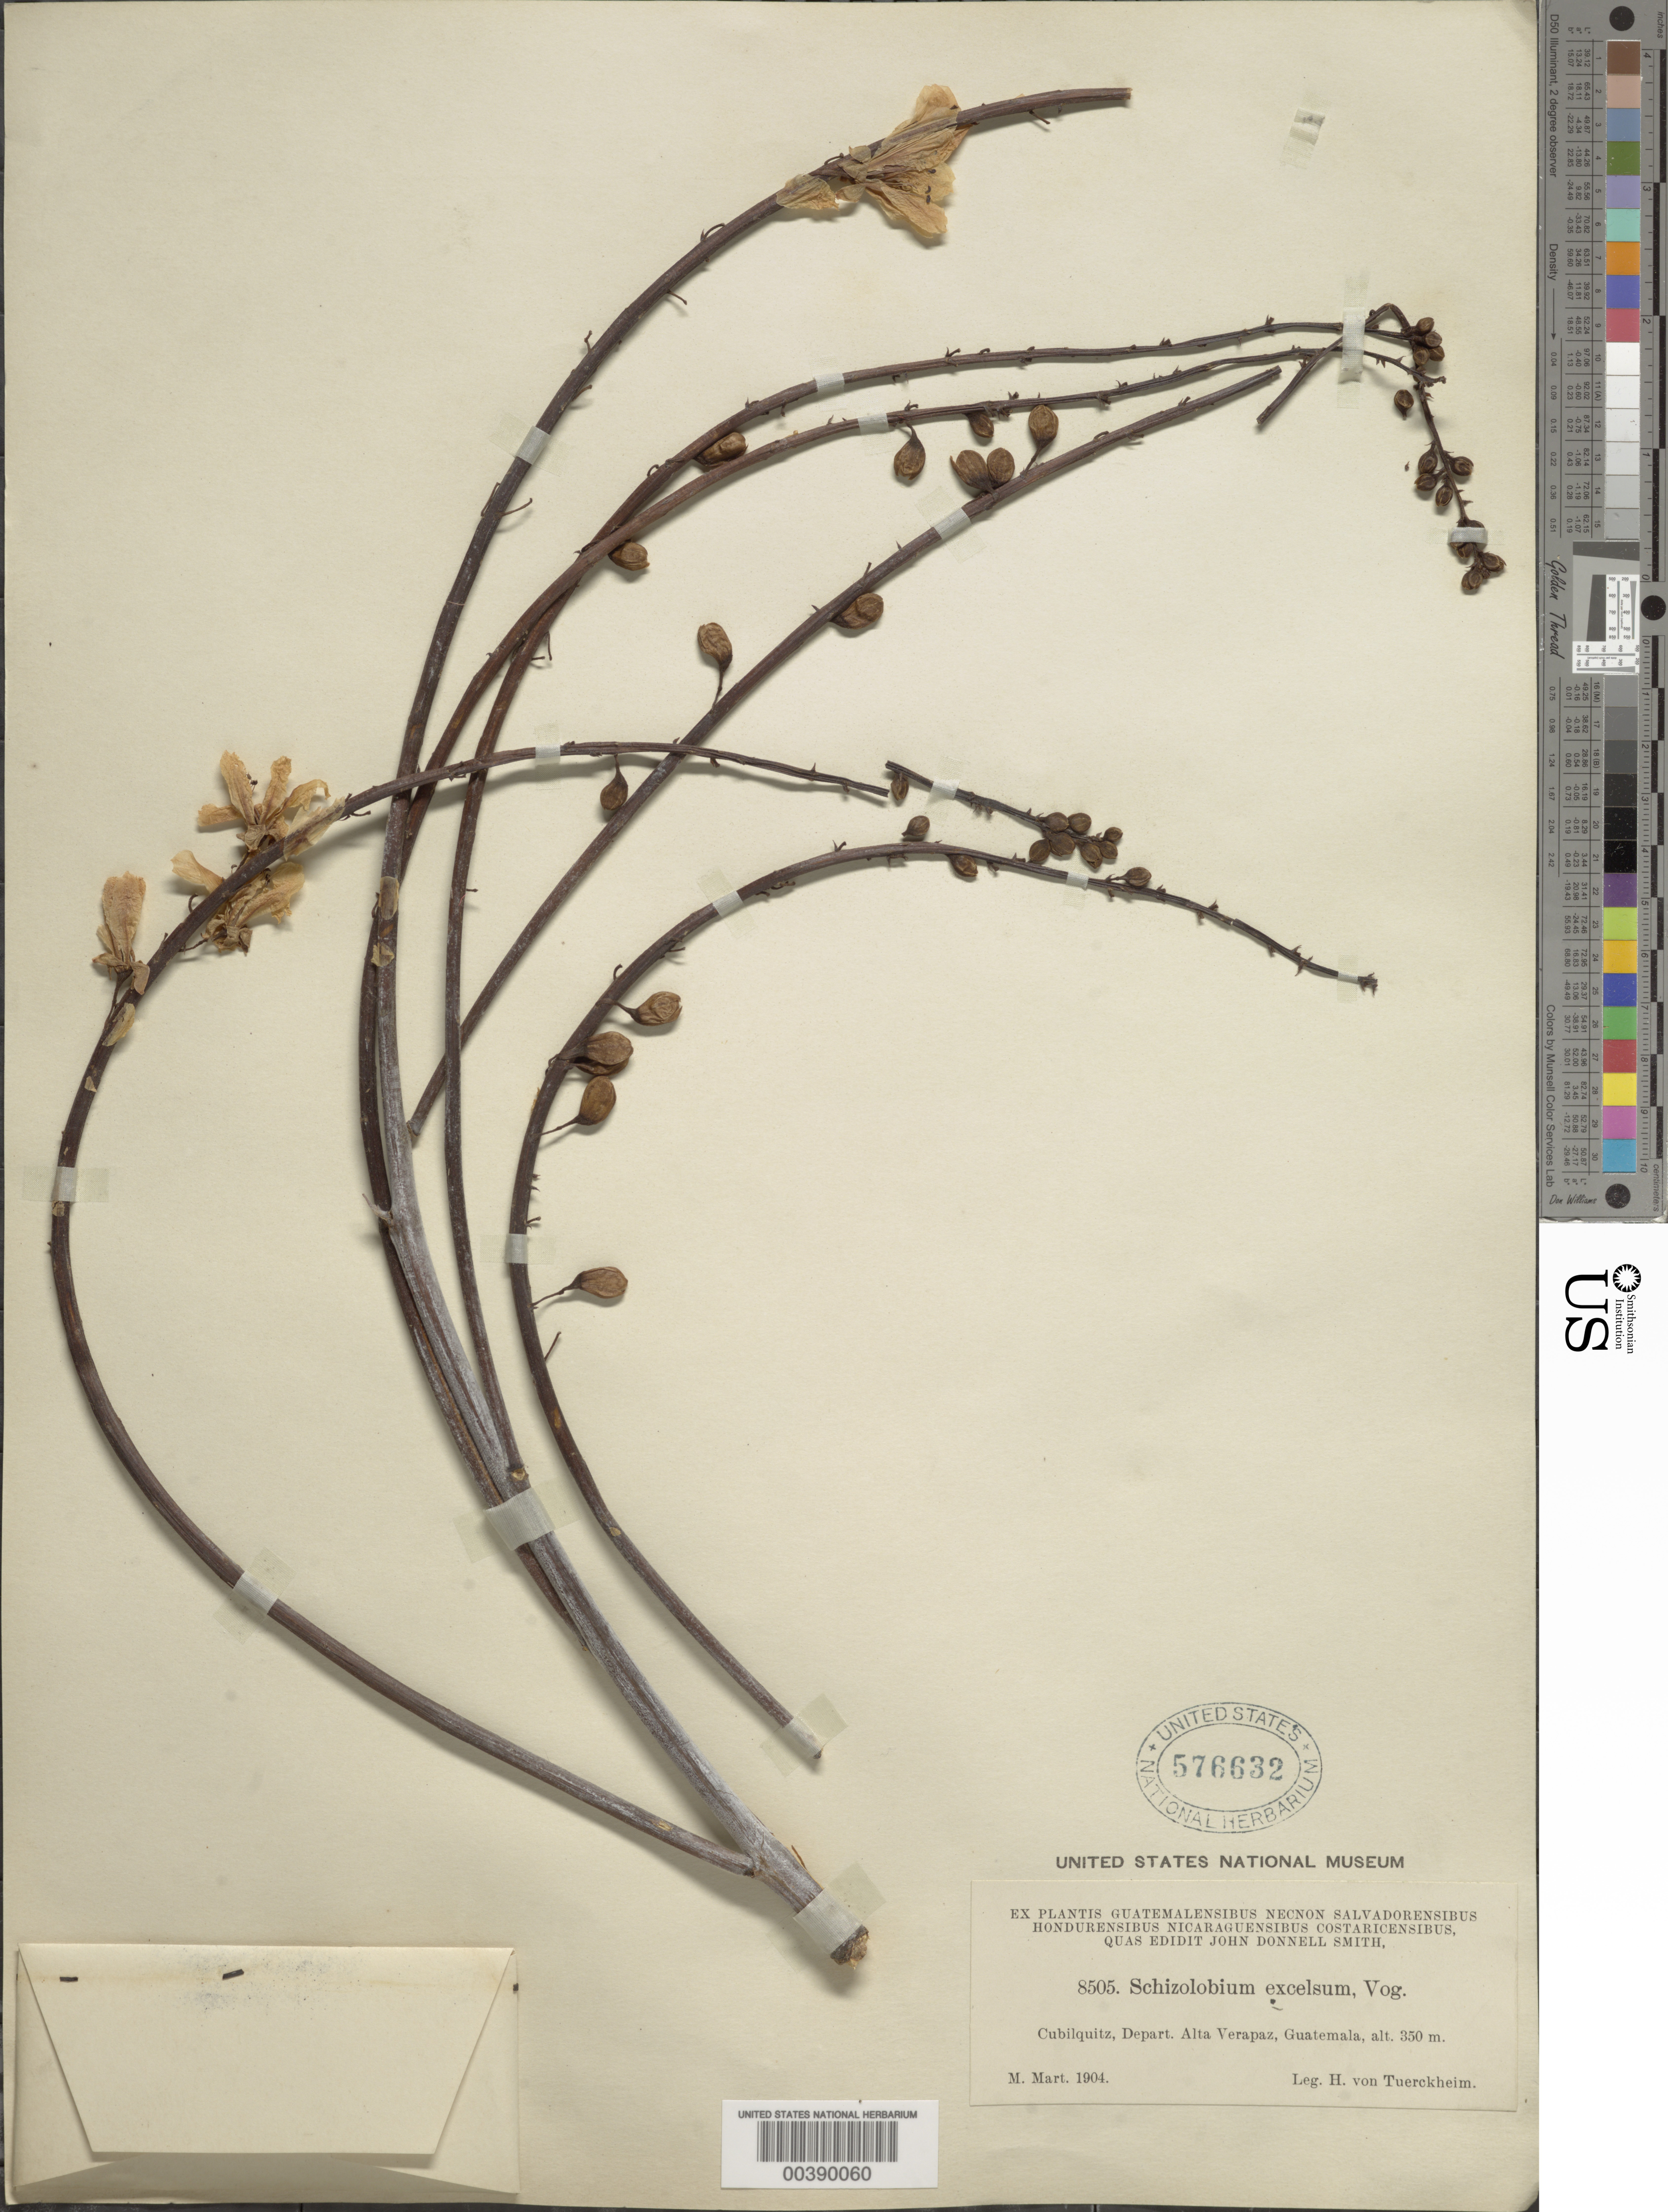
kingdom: Plantae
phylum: Tracheophyta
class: Magnoliopsida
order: Fabales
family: Fabaceae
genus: Schizolobium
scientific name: Schizolobium parahyba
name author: (Vell.) S.F. Blake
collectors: H. von Türckheim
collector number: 8505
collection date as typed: Mar 1904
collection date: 1904-03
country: Guatemala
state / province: Alta Verapaz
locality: Cubilquitz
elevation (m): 350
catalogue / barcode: US 576632